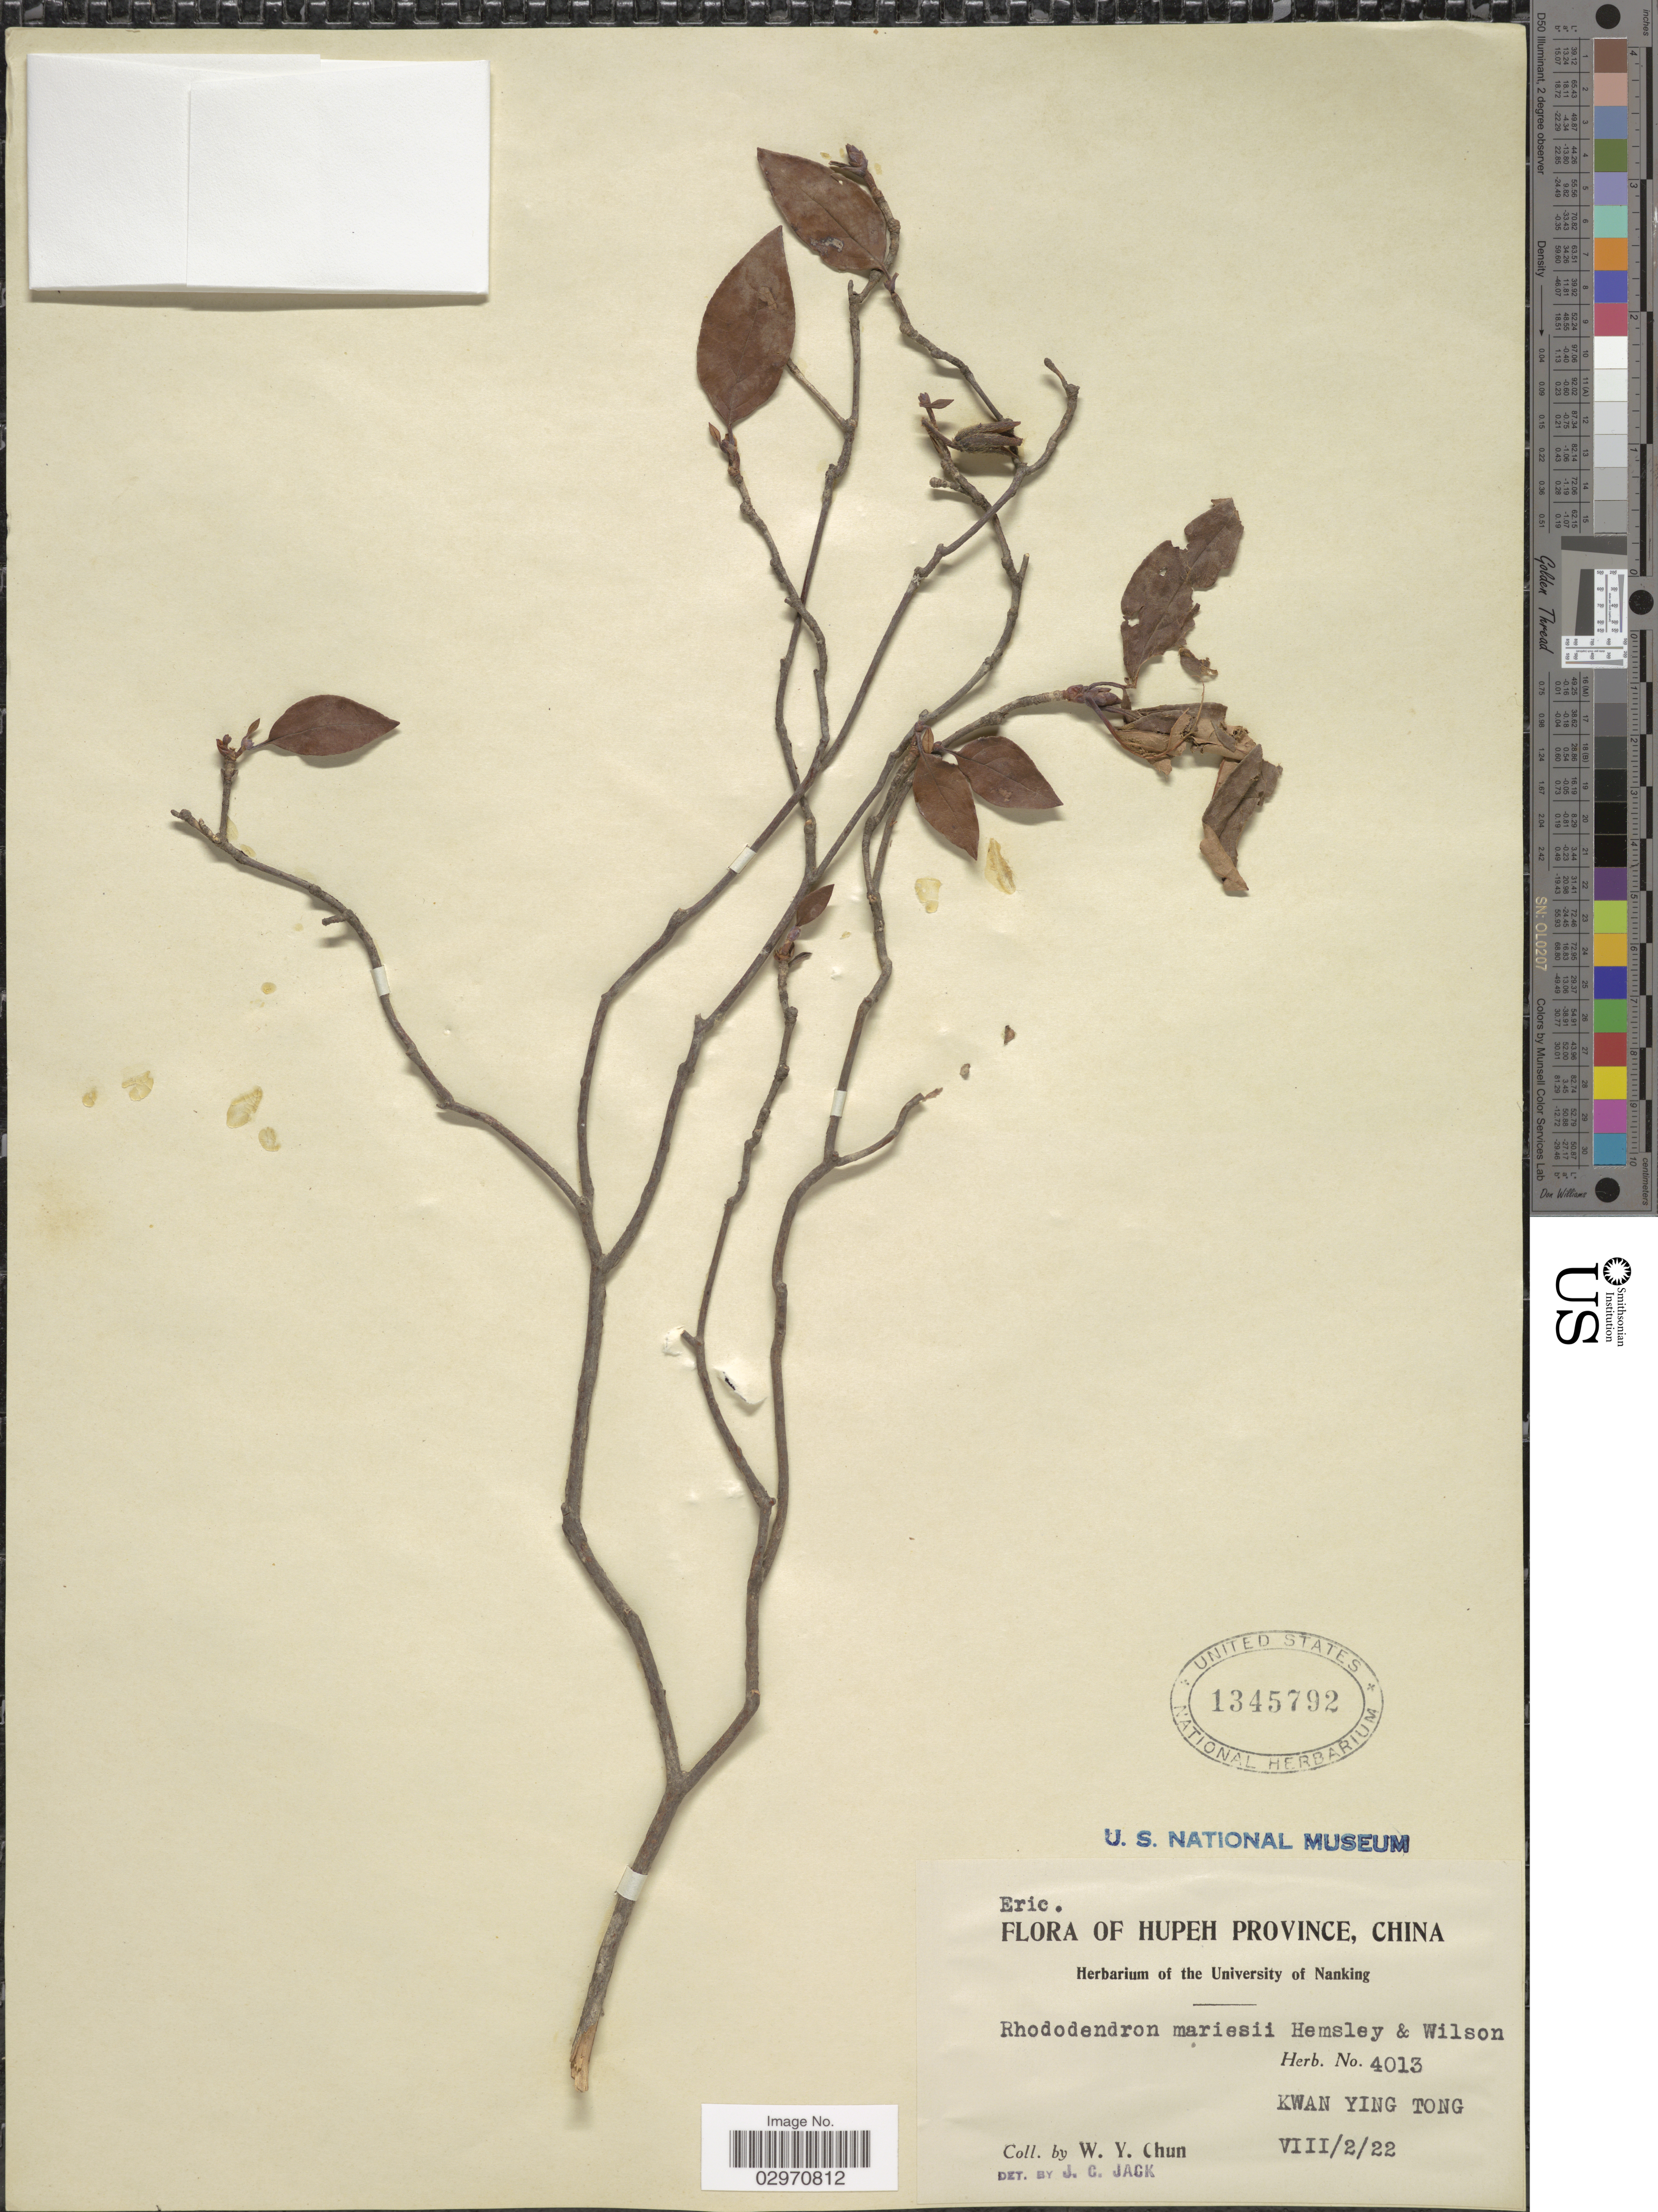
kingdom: Plantae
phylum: Tracheophyta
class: Magnoliopsida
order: Ericales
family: Ericaceae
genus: Rhododendron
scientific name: Rhododendron farrerae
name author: Sweet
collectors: W. Y. Chun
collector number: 4013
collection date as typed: Transcribed d/m/y: 2/8/22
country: China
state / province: Hubei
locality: Hupeh Province, Kwan Ying Tong.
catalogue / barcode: US 1345792